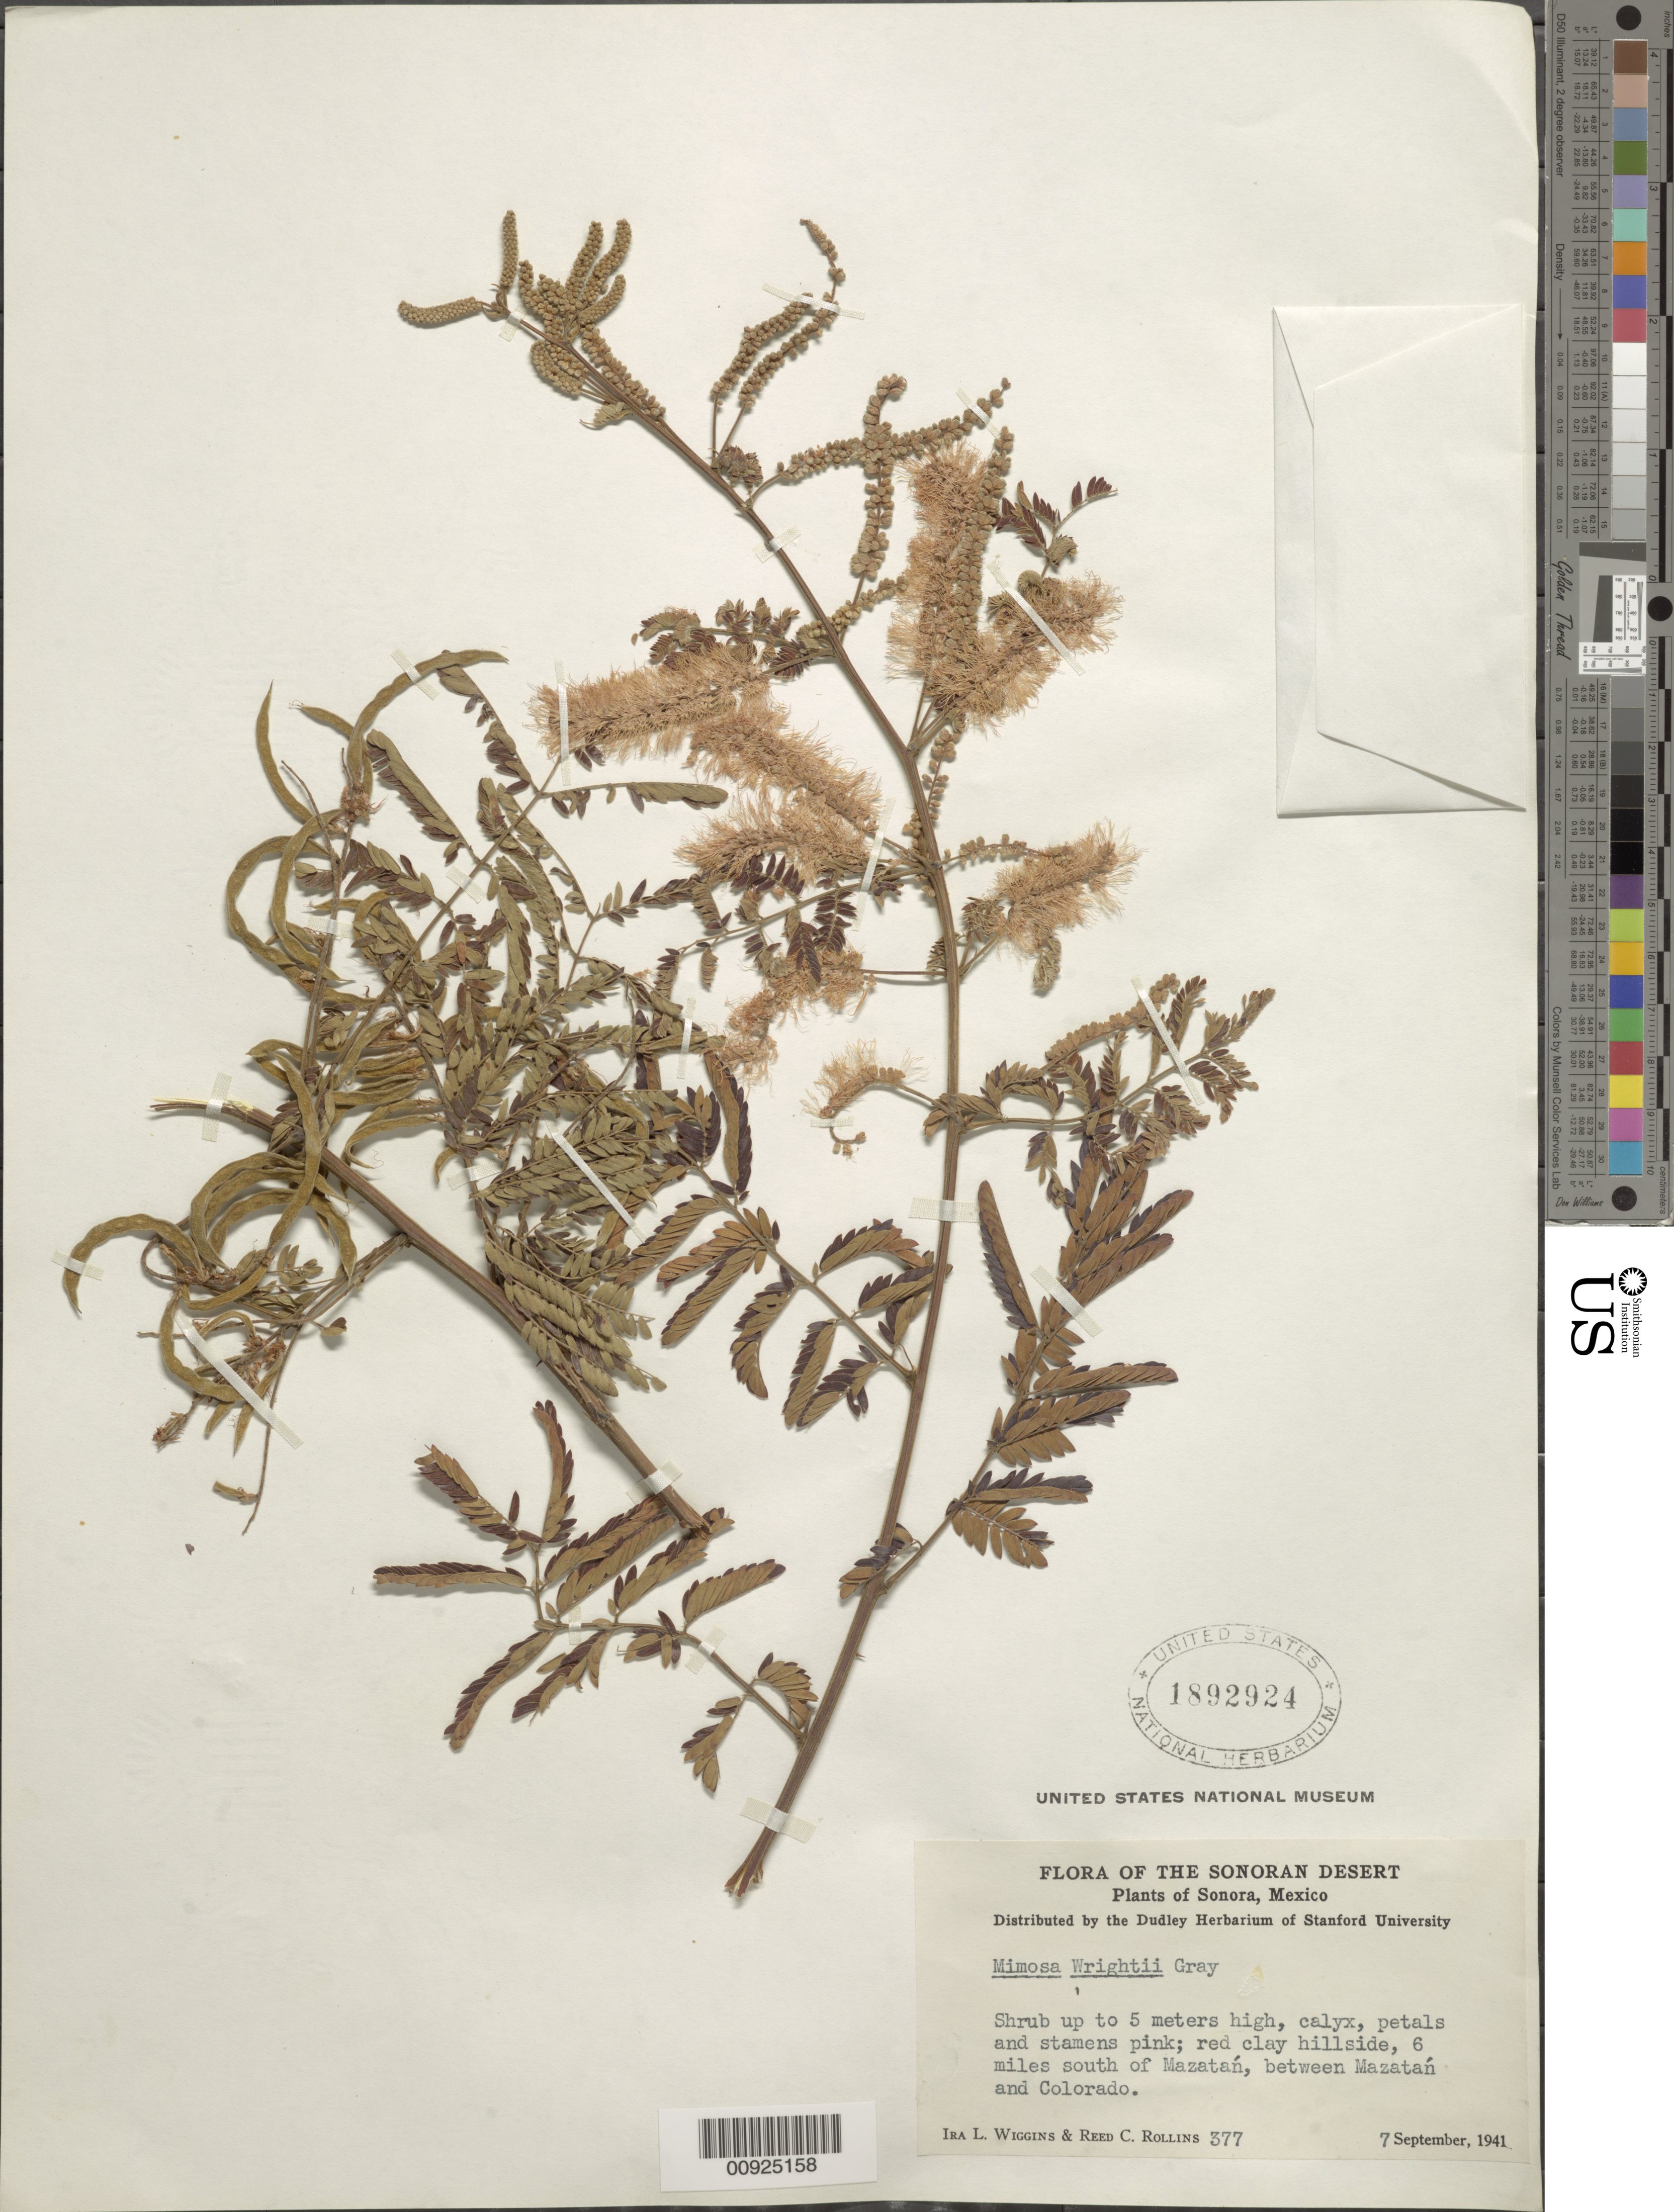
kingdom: Plantae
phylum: Tracheophyta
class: Magnoliopsida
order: Fabales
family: Fabaceae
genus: Mimosa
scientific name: Mimosa wrightii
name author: A. Gray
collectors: I. L. Wiggins & R. C. Rollins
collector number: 377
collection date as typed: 07 Sep 1941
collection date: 1941-09-07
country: Mexico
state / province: Sonora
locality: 6 miles south of Mazatán, between Mazatán and Colorado.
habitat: Red clay hillside.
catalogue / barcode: US 1892924